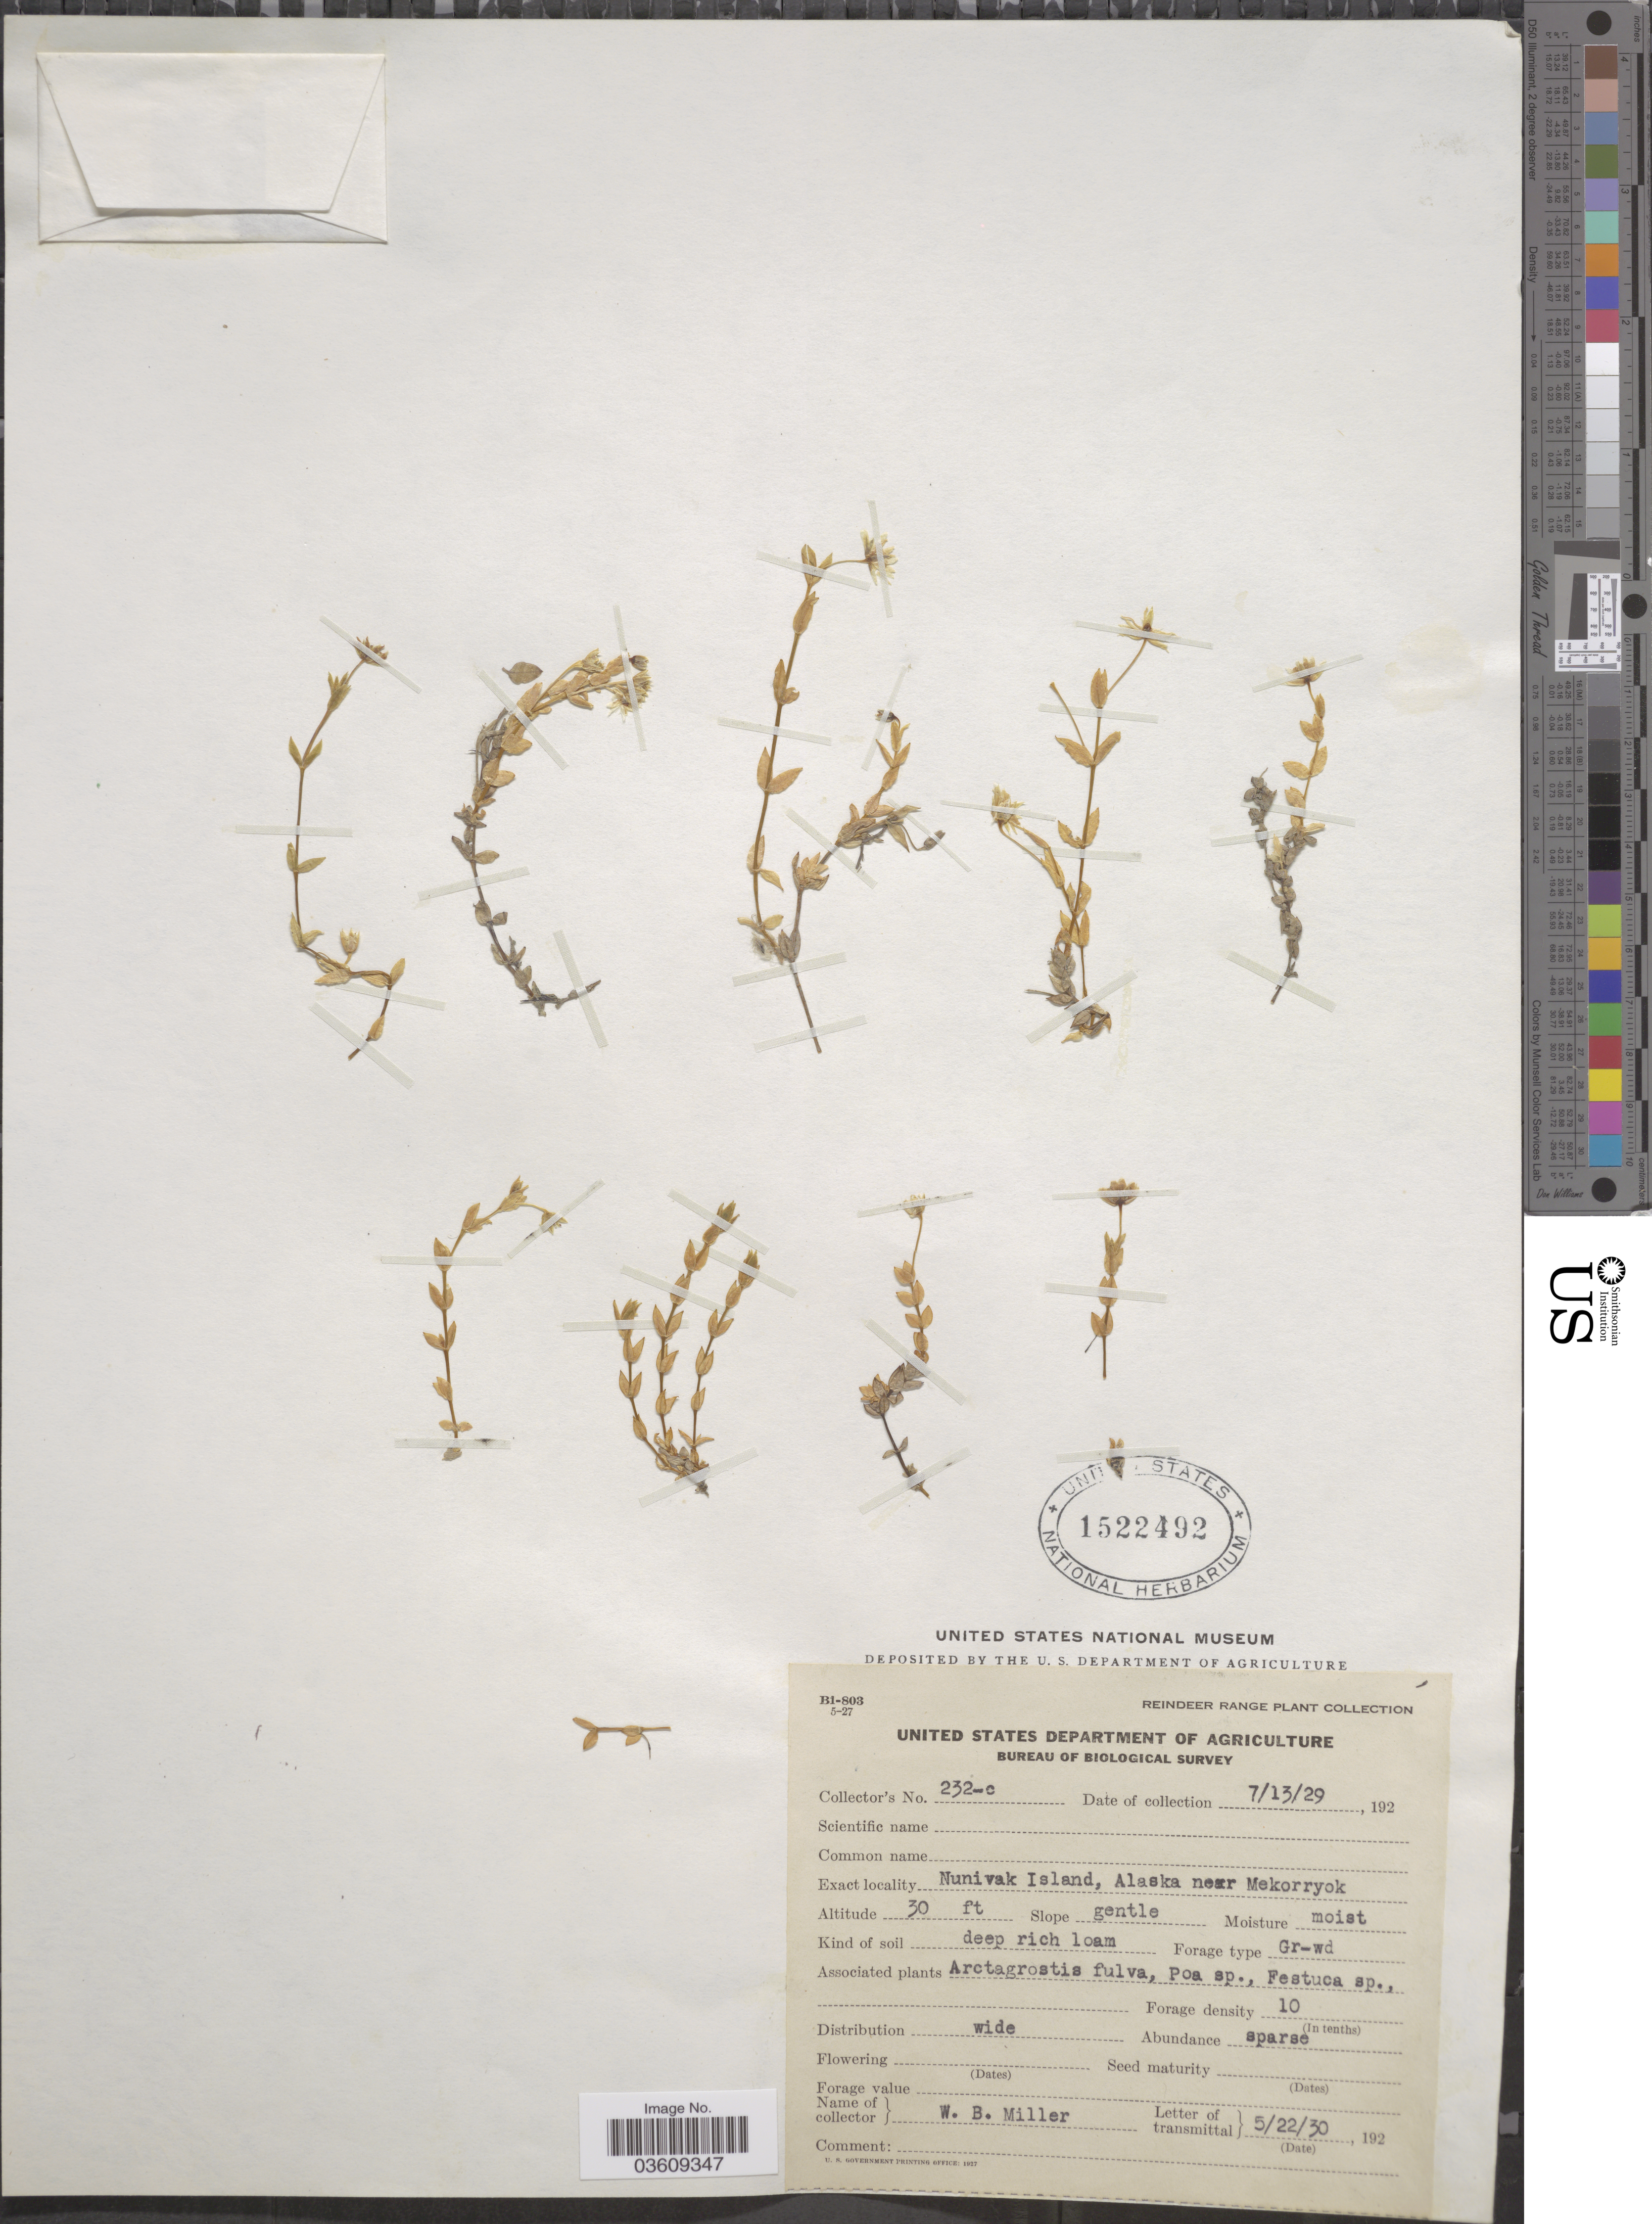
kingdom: Plantae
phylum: Tracheophyta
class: Magnoliopsida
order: Caryophyllales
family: Caryophyllaceae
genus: Stellaria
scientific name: Stellaria ruscifolia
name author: Pall. ex Schltdl.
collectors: W. Miller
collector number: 232-c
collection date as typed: Transcribed d/m/y: 13/7/29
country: United States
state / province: Alaska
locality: Nunivak Island, Alaska near Mekorryok.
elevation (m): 9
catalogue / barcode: US 1522492